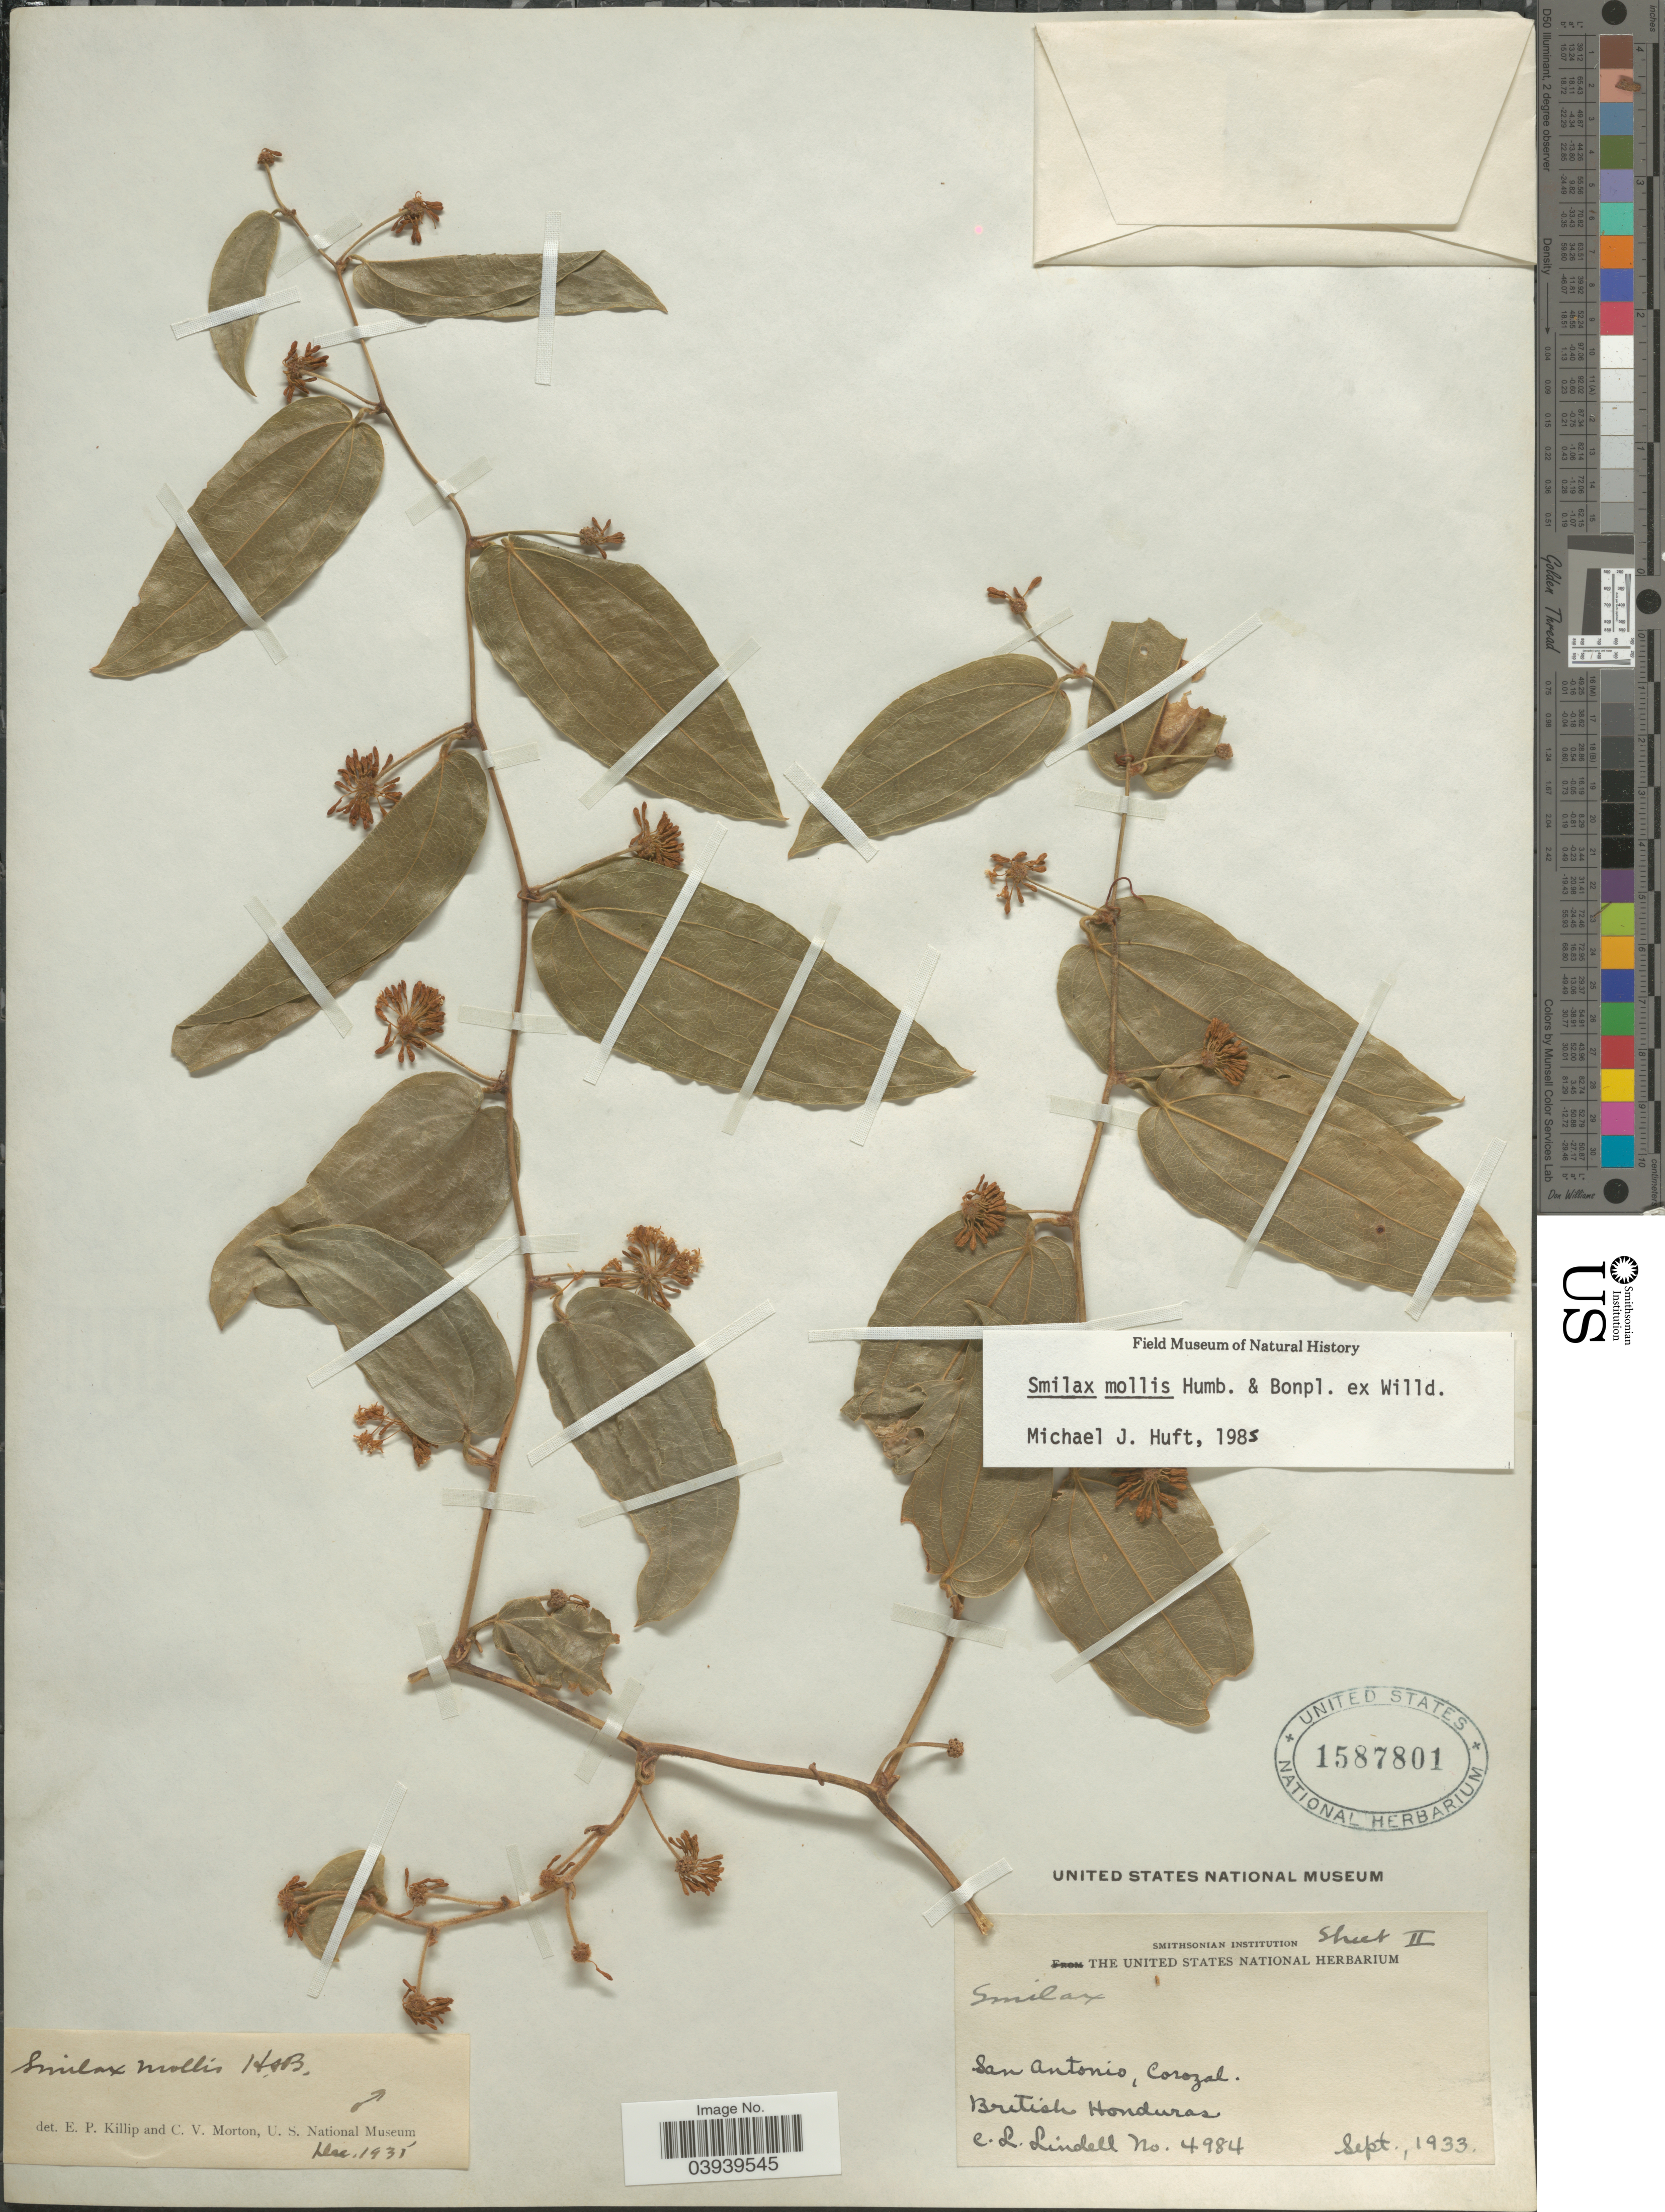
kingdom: Plantae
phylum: Tracheophyta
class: Liliopsida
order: Liliales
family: Smilacaceae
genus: Smilax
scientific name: Smilax mollis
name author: Humb. & Bonpl. ex Willd.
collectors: C. Lindell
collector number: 4984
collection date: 1933-09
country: Belize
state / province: Corozal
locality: San Antonio, Corozal. British Honduras.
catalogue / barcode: US 1587801